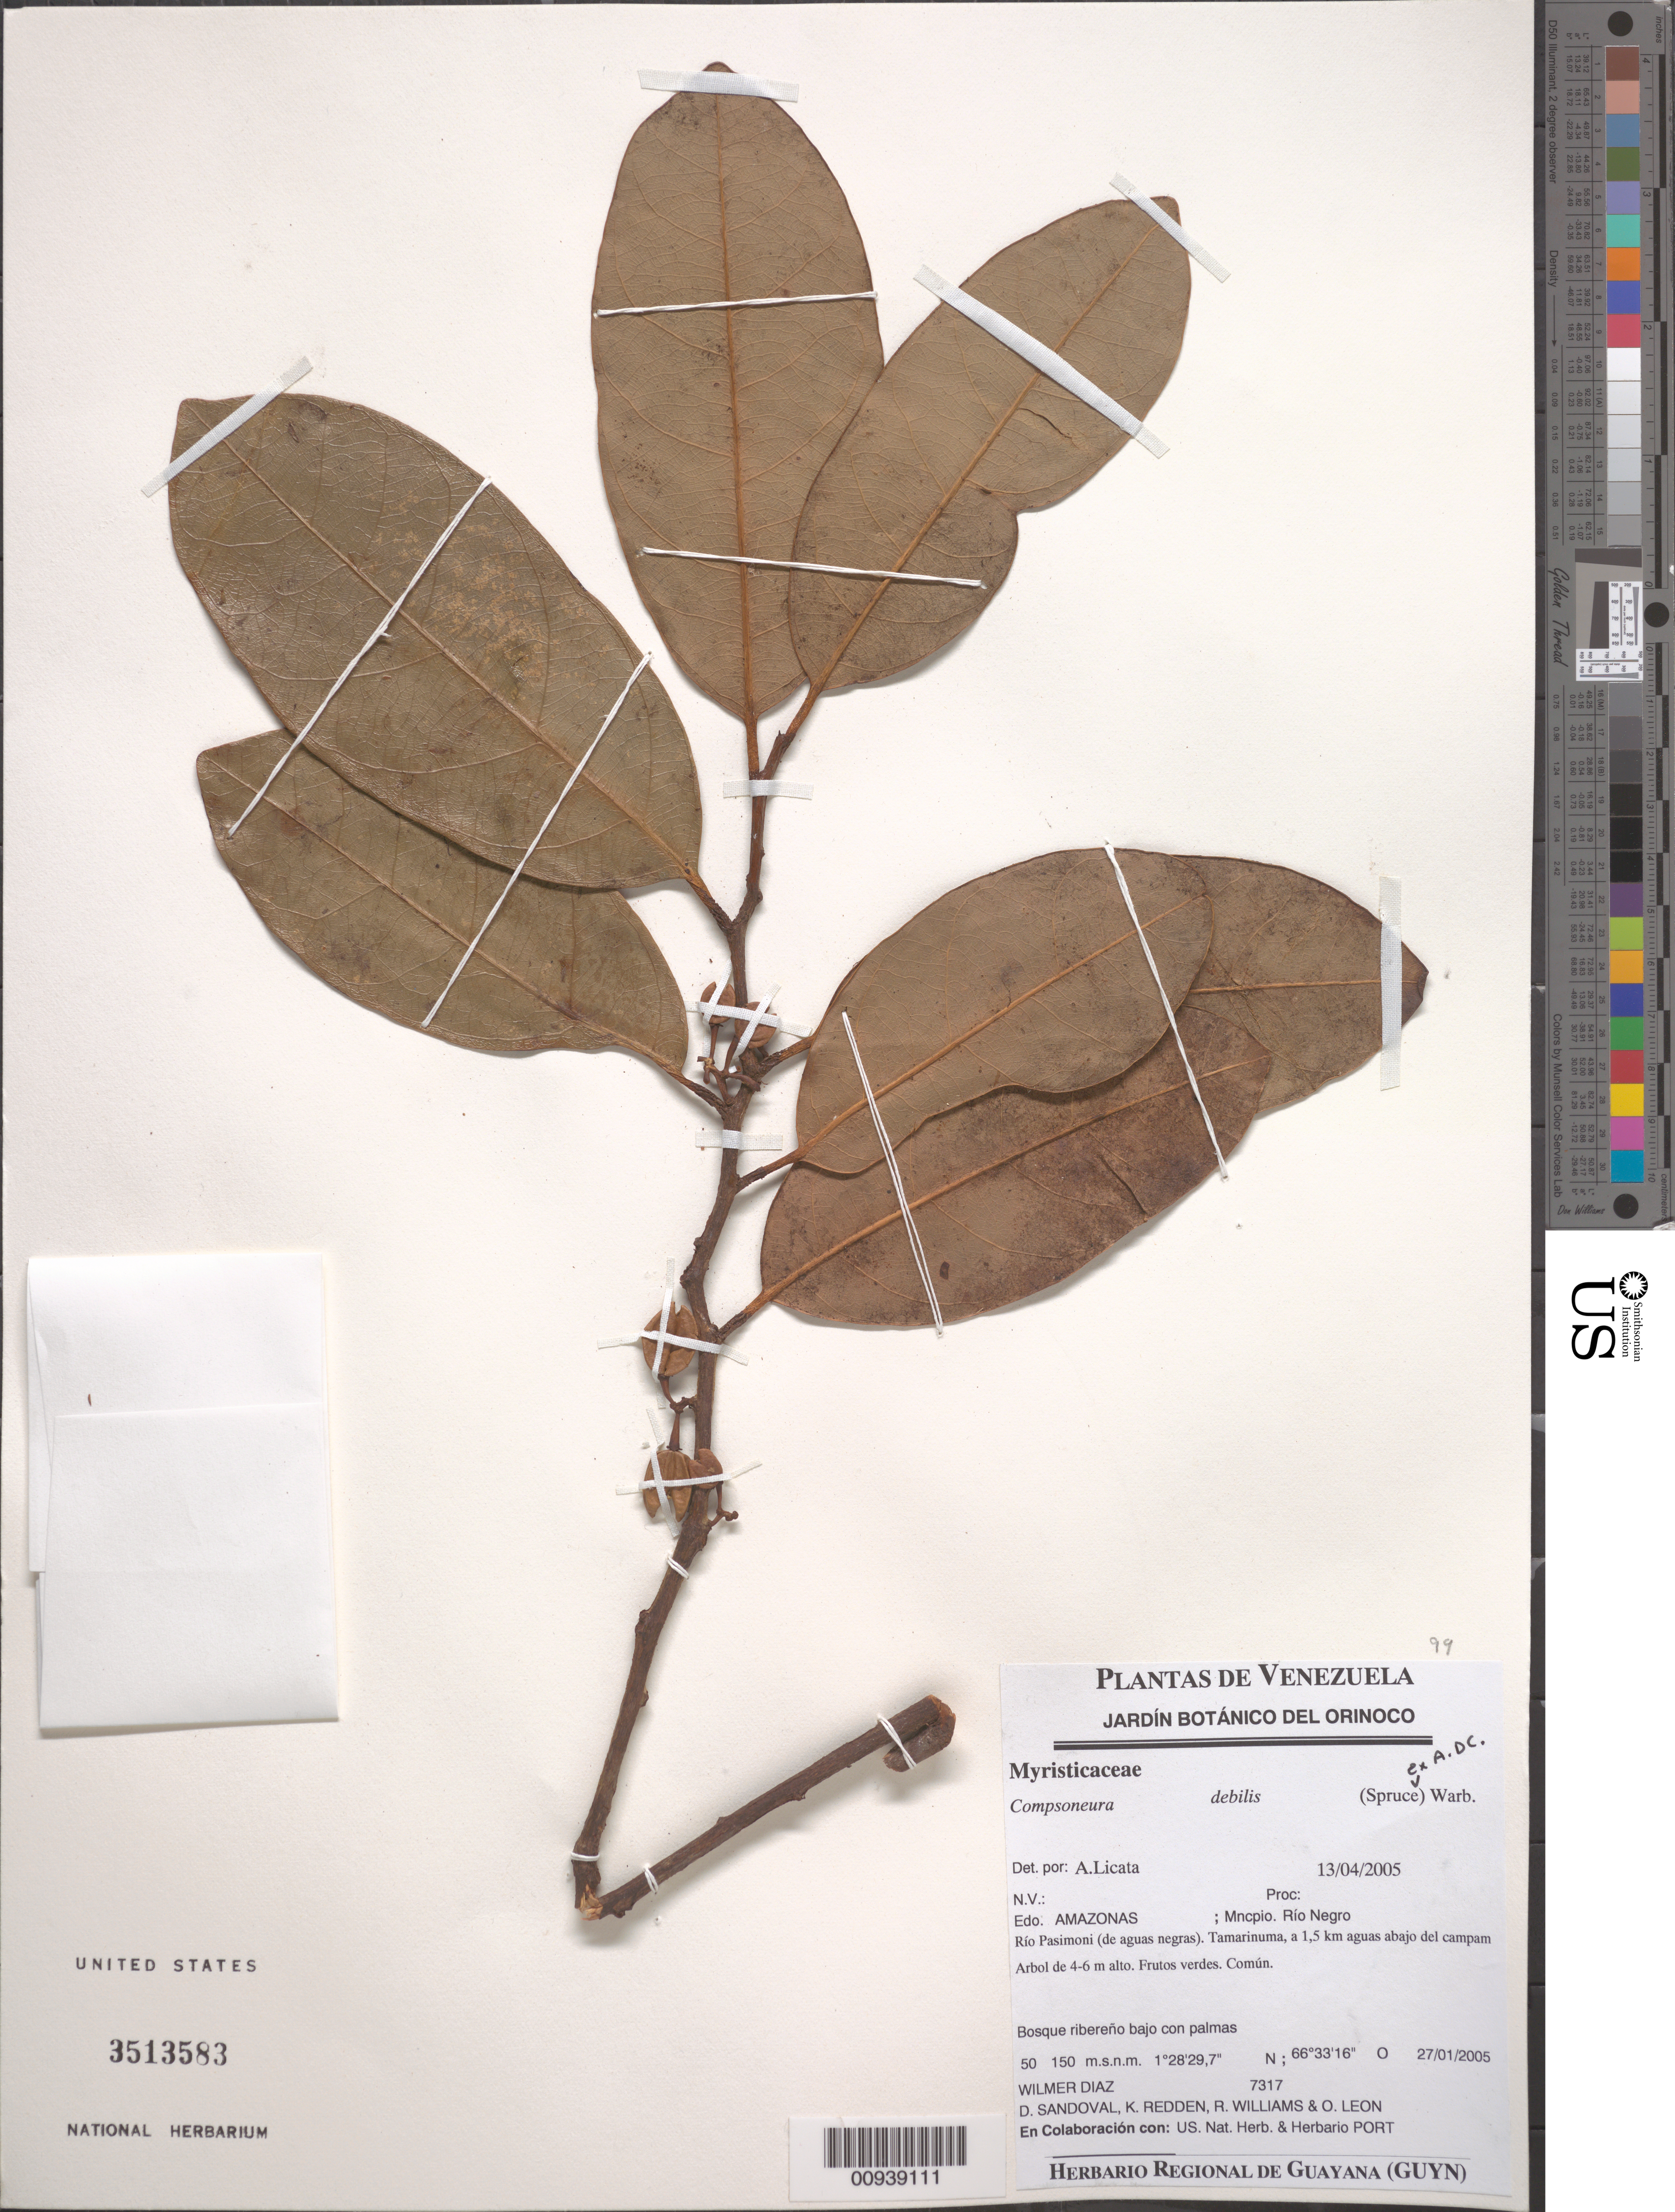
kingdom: Plantae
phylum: Tracheophyta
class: Magnoliopsida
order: Magnoliales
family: Myristicaceae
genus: Compsoneura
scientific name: Compsoneura debilis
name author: (Spruce ex A. DC.) Warb.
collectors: W. Díaz P., D. Sandoval, K. M. Redden, R. Williams & O. León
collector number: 7317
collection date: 2005-01-27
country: Venezuela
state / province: Amazonas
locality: Edo. Amazonas; Mncpio. Río Negro. Río Pasimoni (de aguas negras). Tamarinuma, a 1, 5 km aguas abajo del campam.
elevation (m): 50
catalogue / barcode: US 3513583